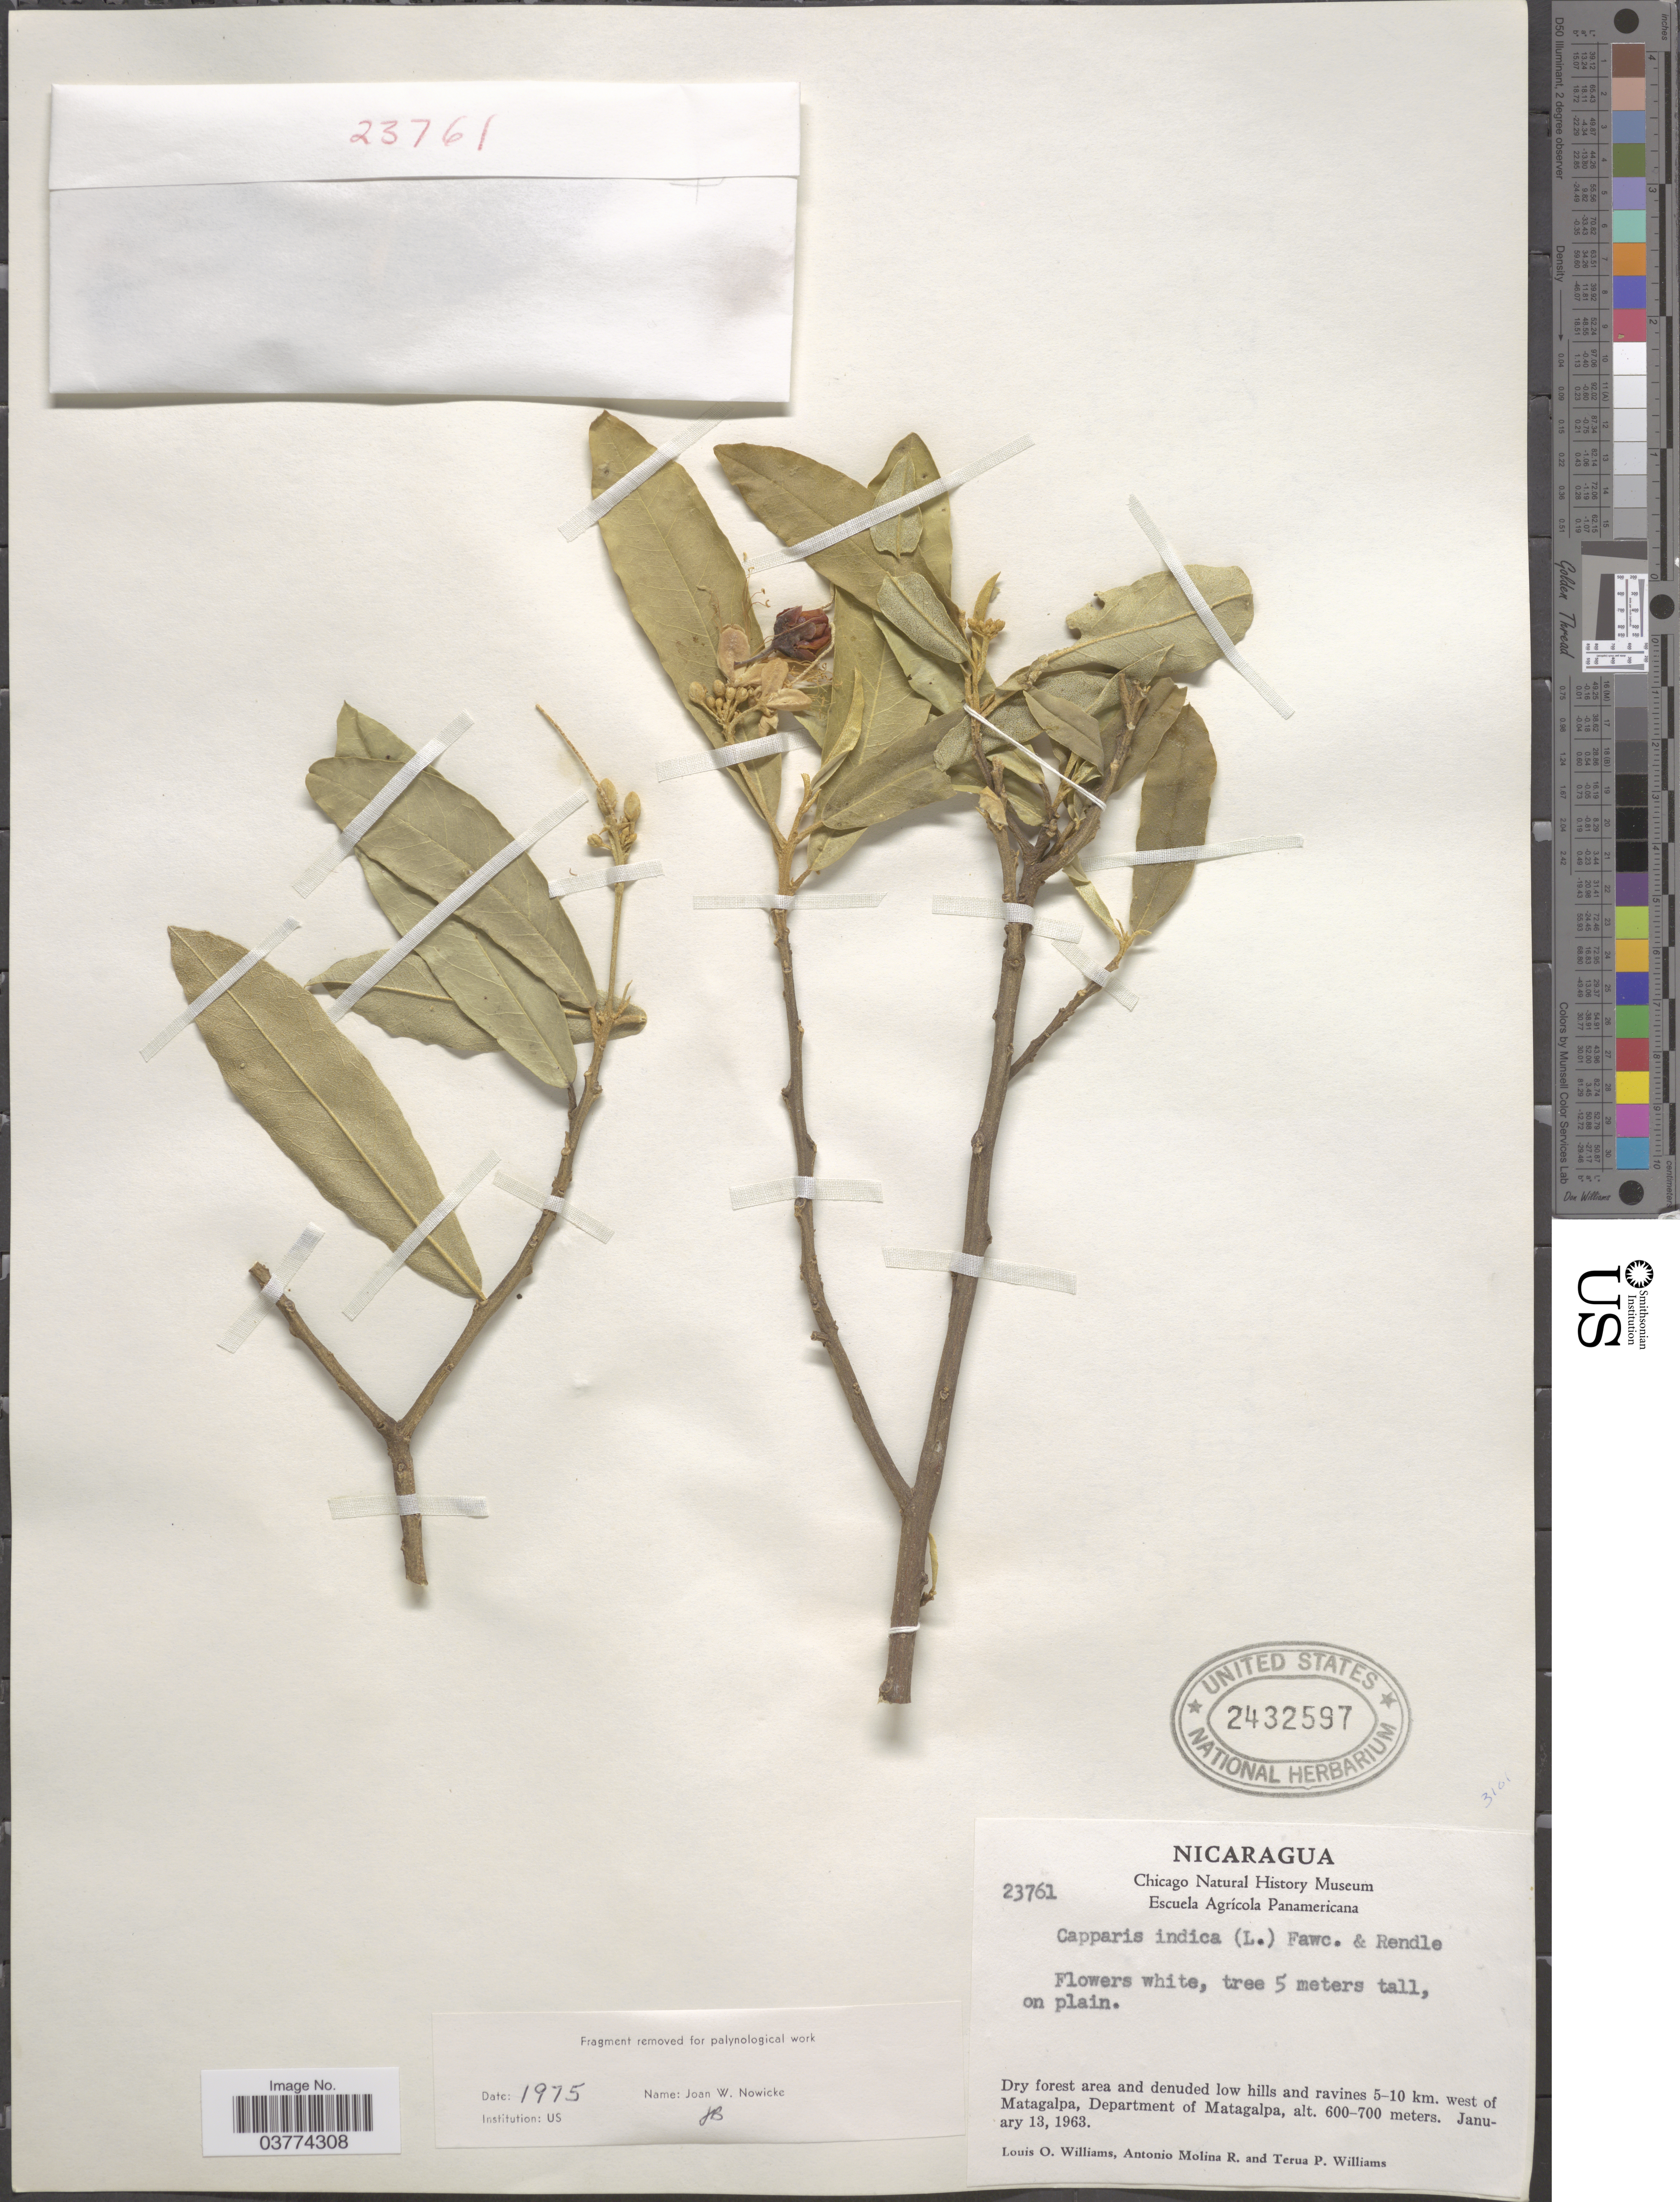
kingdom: Plantae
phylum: Tracheophyta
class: Magnoliopsida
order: Brassicales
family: Capparaceae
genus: Quadrella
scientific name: Quadrella indica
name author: (L.) Iltis & Cornejo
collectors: L. O. Williams, A. Molina R. & T. Williams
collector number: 23761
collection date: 1963-01-13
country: Nicaragua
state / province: Matagalpa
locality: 5-10 km. west of Matagalpa, Department of Matagalpa.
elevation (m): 600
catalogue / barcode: US 2432597